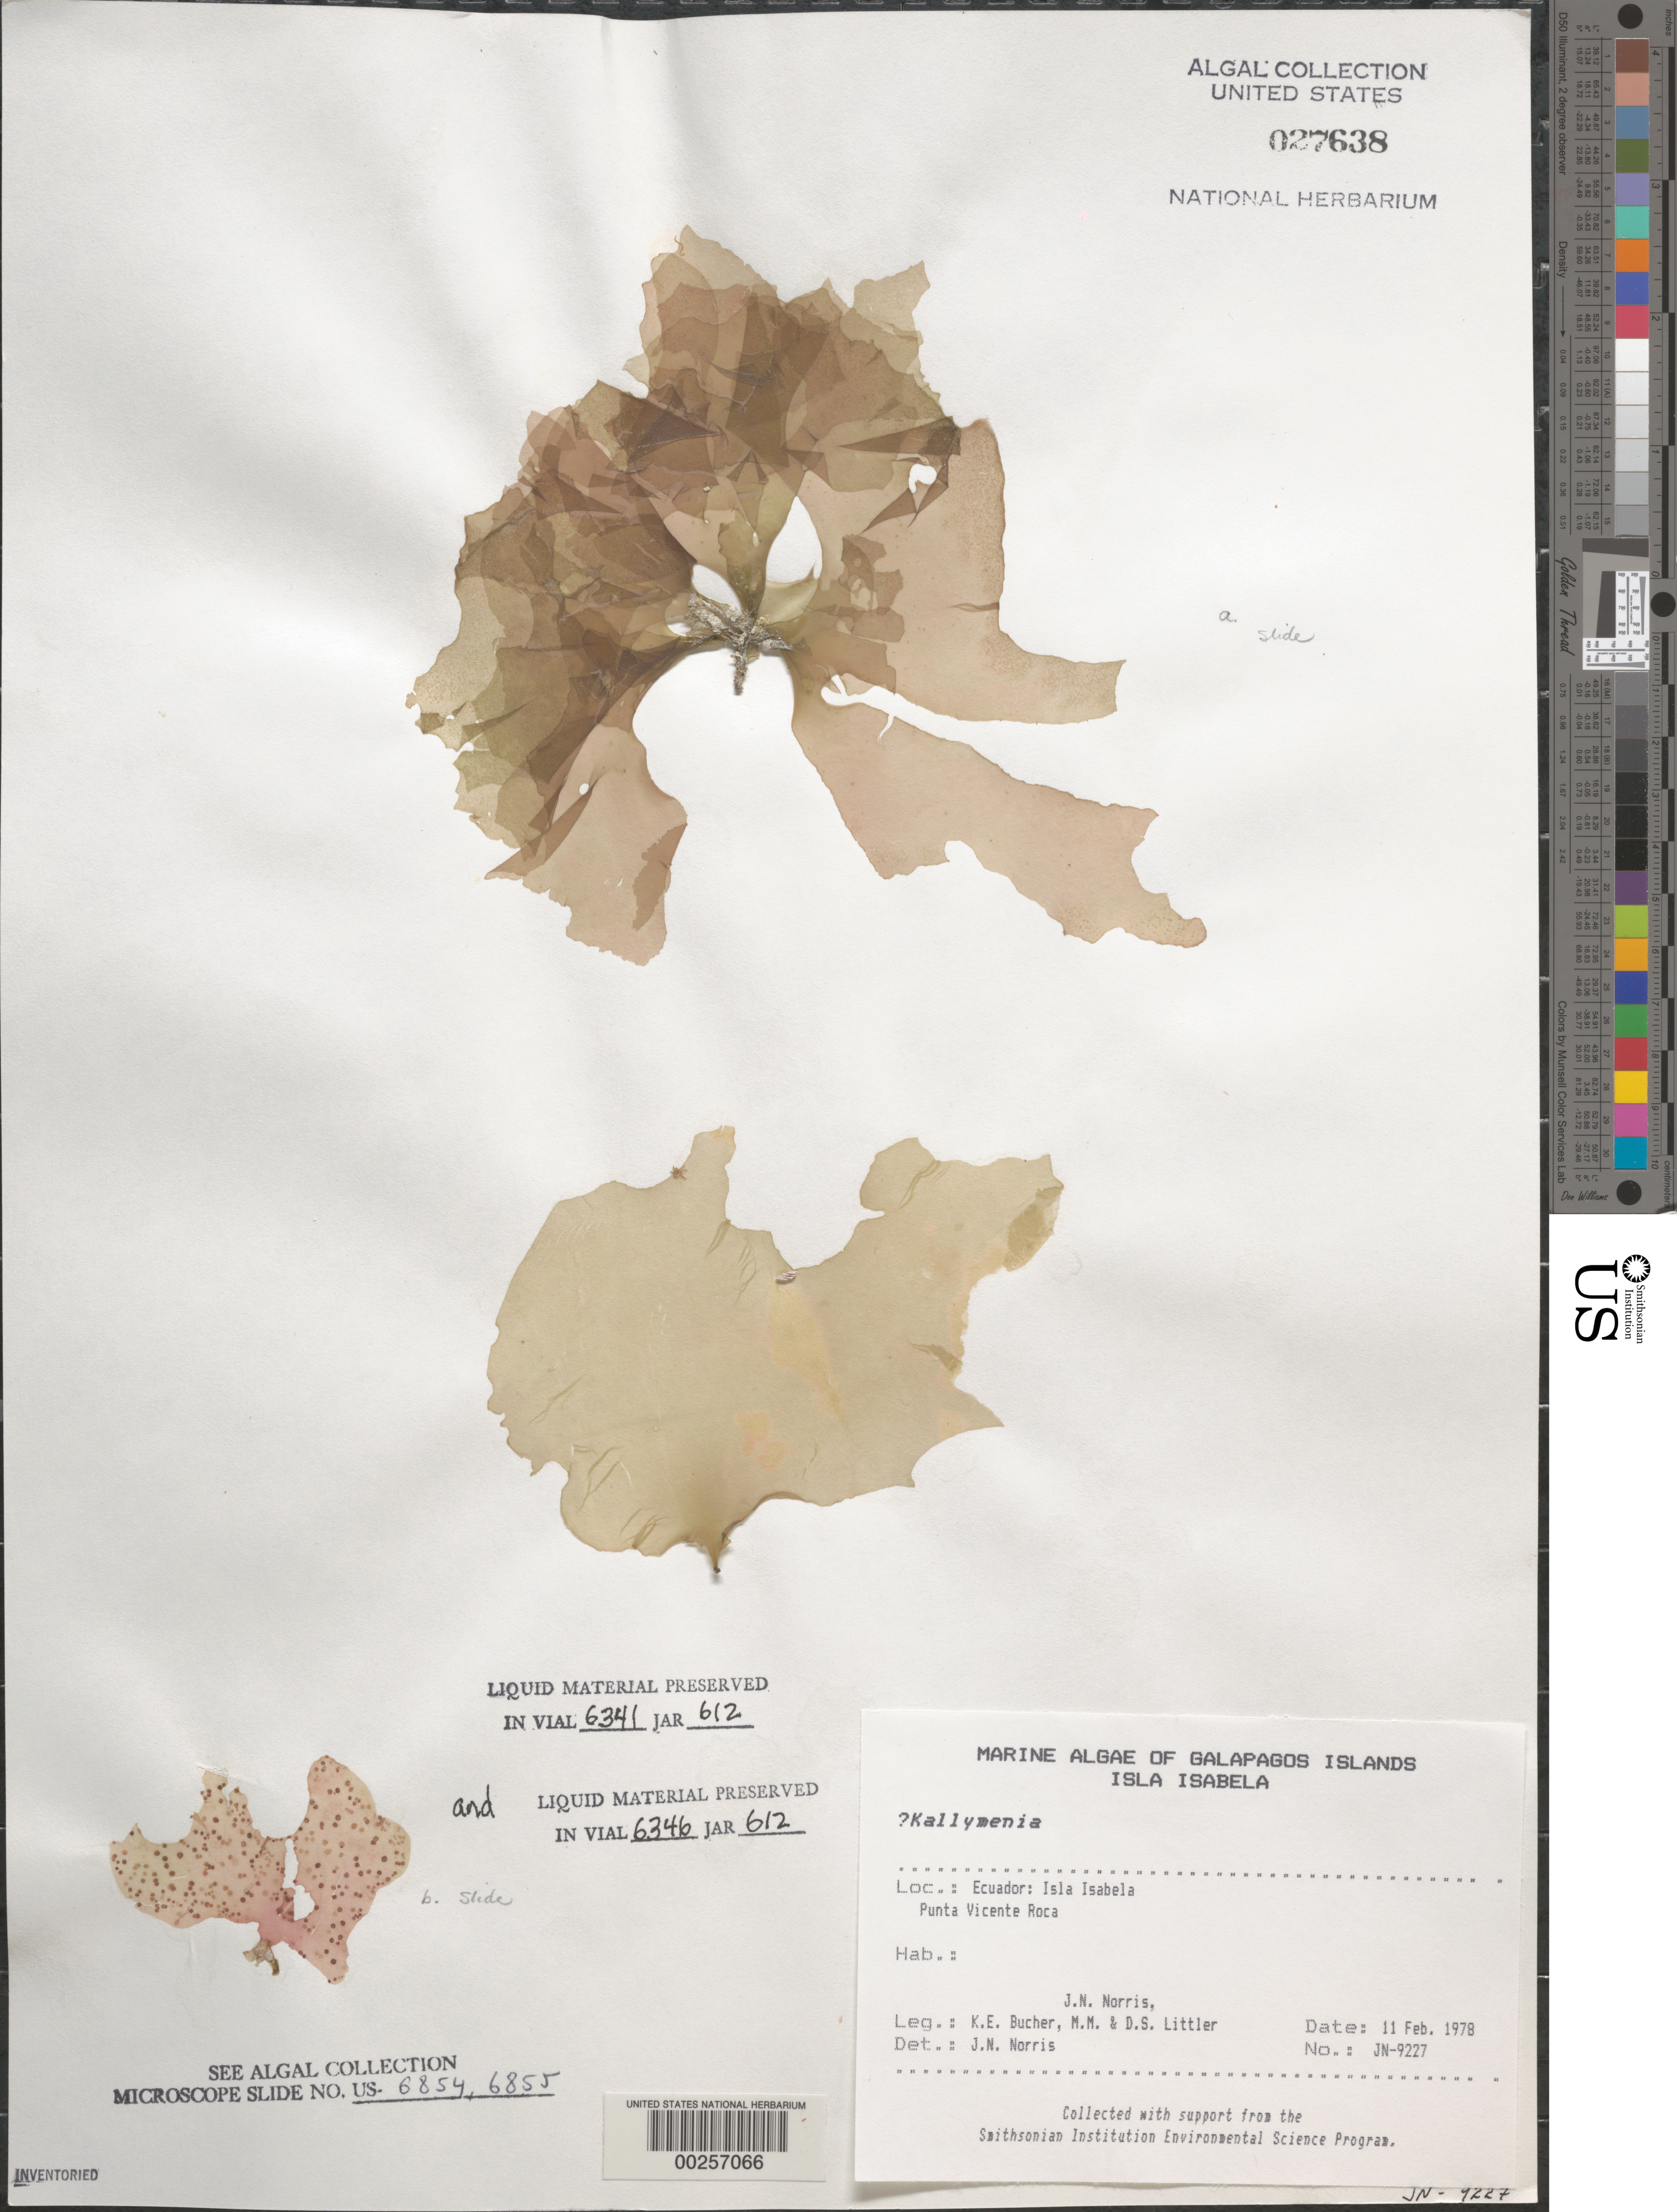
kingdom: Plantae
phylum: Rhodophyta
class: Florideophyceae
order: Gigartinales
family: Kallymeniaceae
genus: Kallymenia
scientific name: Kallymenia sp.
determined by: Norris, James N.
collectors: J. N. Norris, K. E. Bucher, M. M. Littler & D. S. Littler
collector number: JN-9227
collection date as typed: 11 Feb 1978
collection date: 1978-02-11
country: Ecuador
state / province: Colón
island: Isabela [Albemarle]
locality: Punta Vicente Roca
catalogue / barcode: US 27638